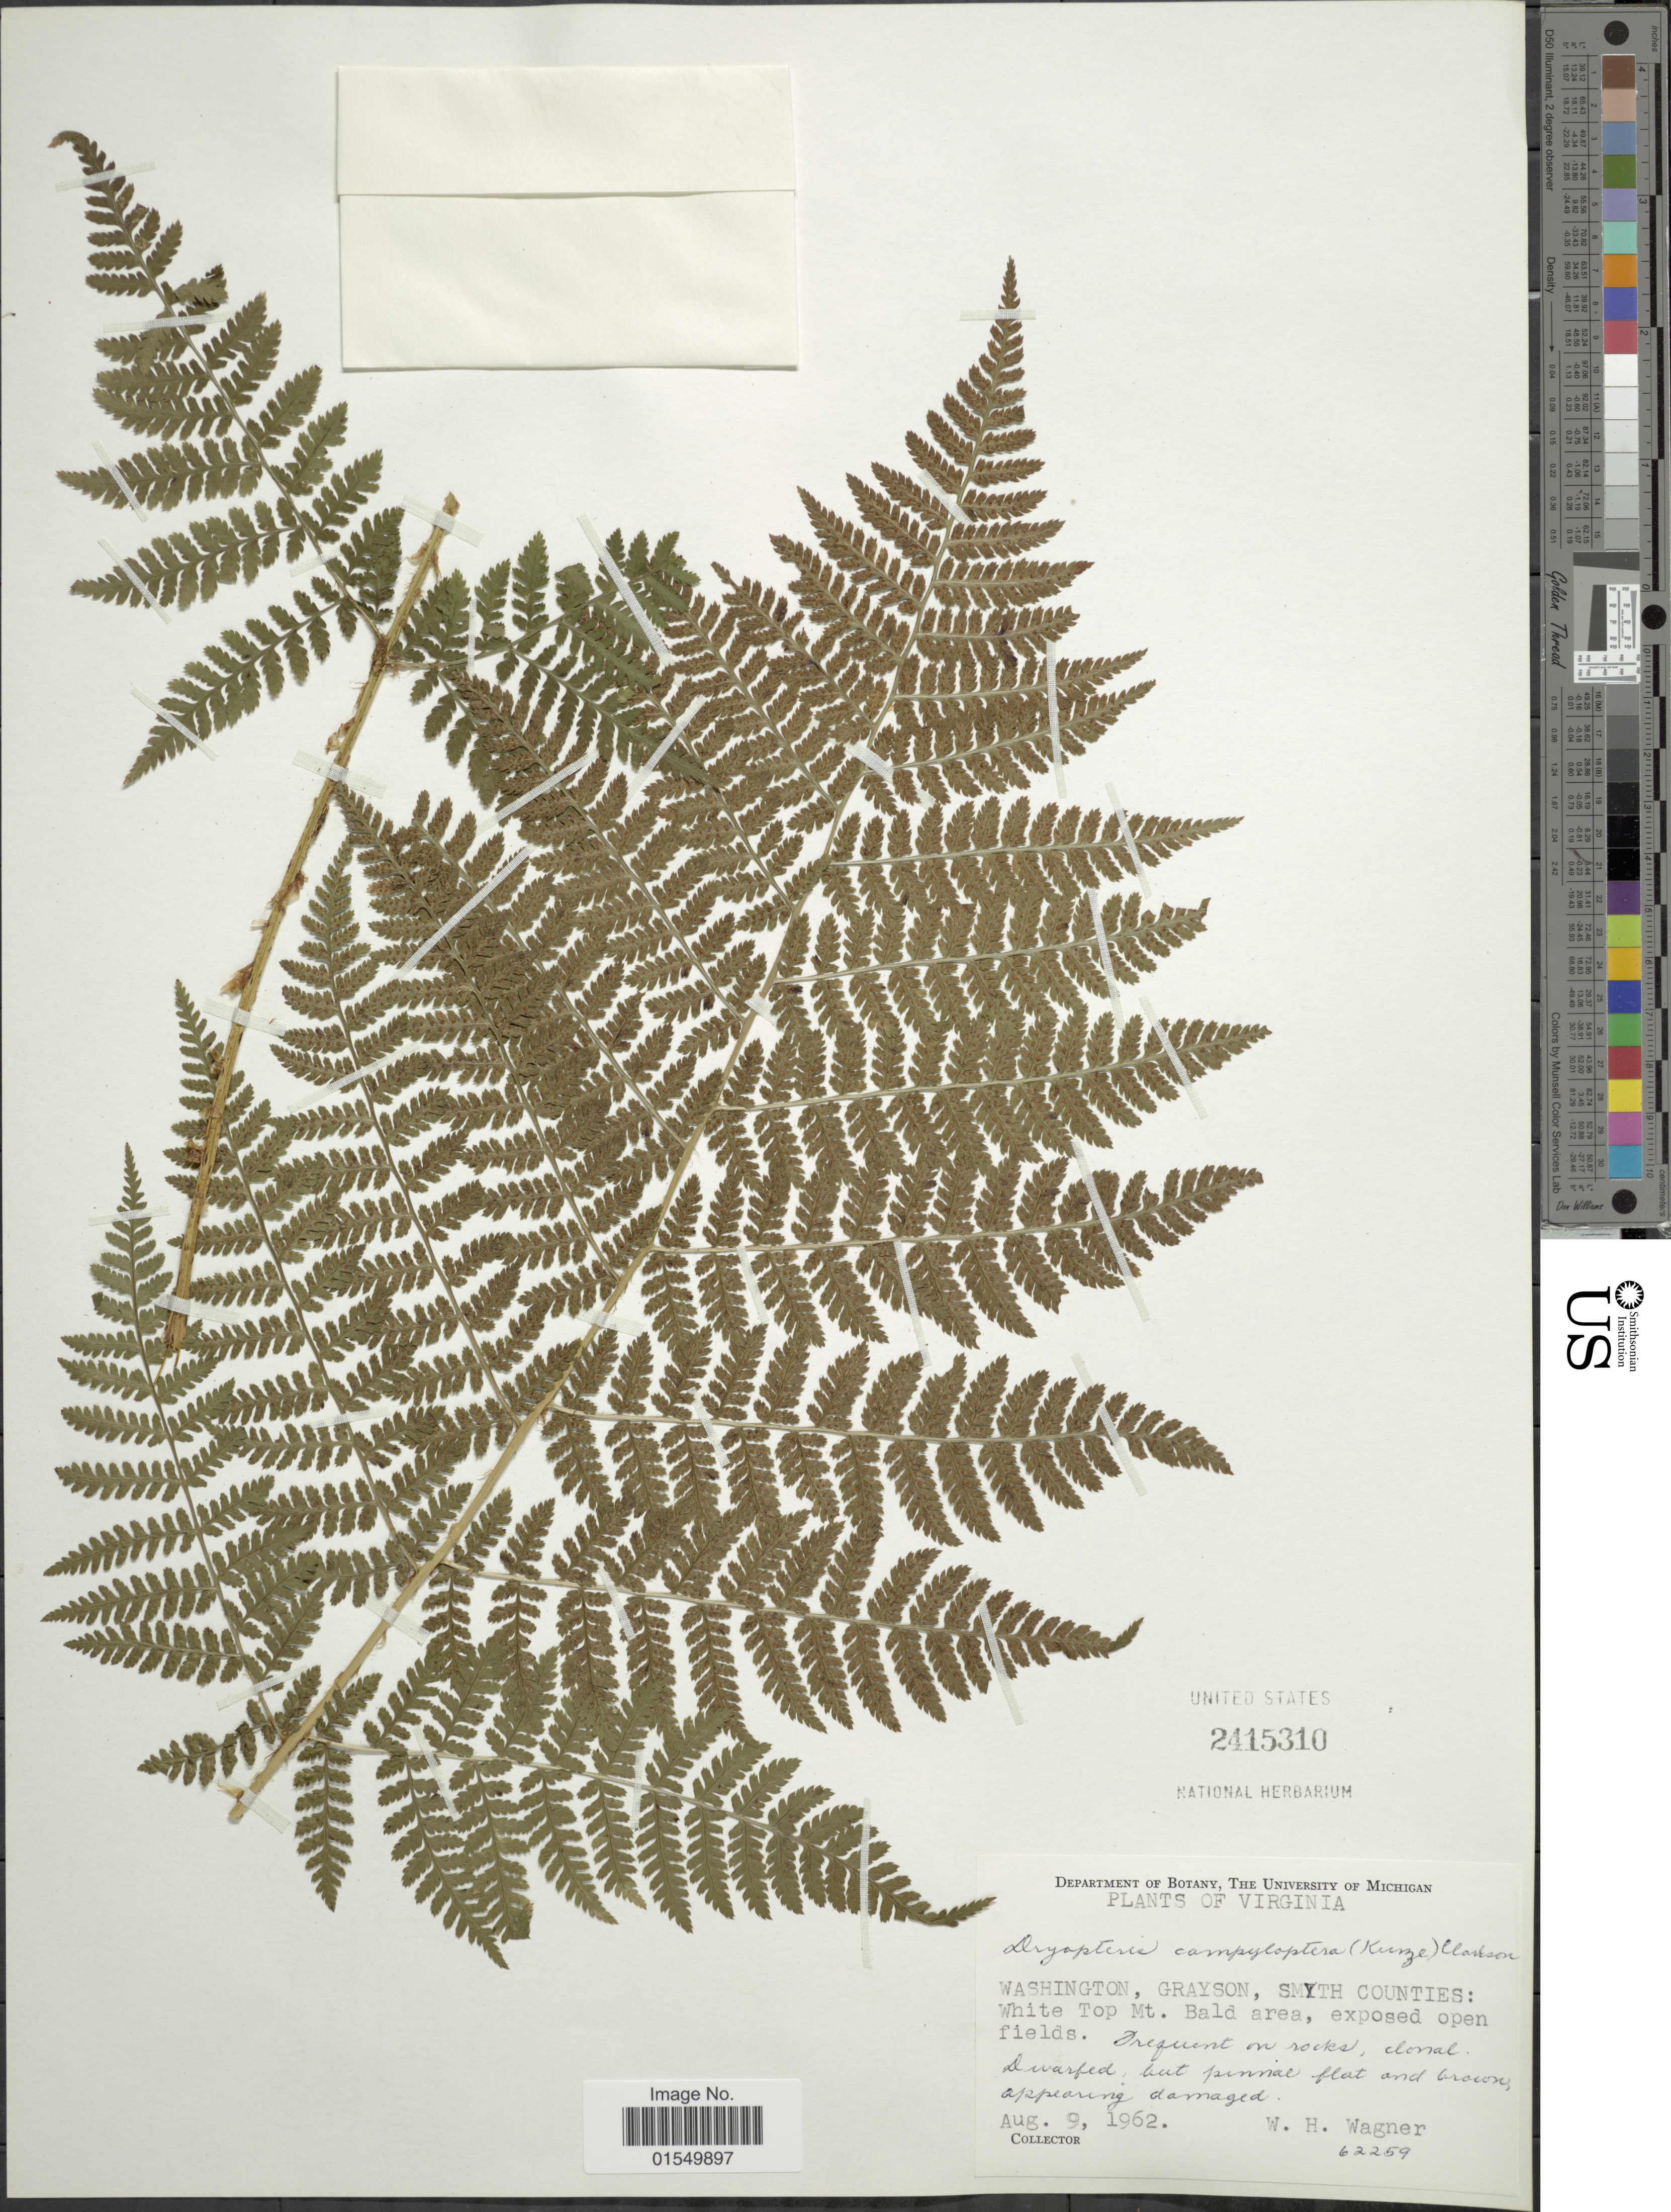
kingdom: Plantae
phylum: Tracheophyta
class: Polypodiopsida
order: Polypodiales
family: Dryopteridaceae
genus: Dryopteris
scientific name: Dryopteris campyloptera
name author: Clarkson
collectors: W. H. Wagner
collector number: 62259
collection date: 1962-08-09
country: United States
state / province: Virginia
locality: Washington, Grayson, Smyth Counties: White Top Mt., Bald area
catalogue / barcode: US 2415310